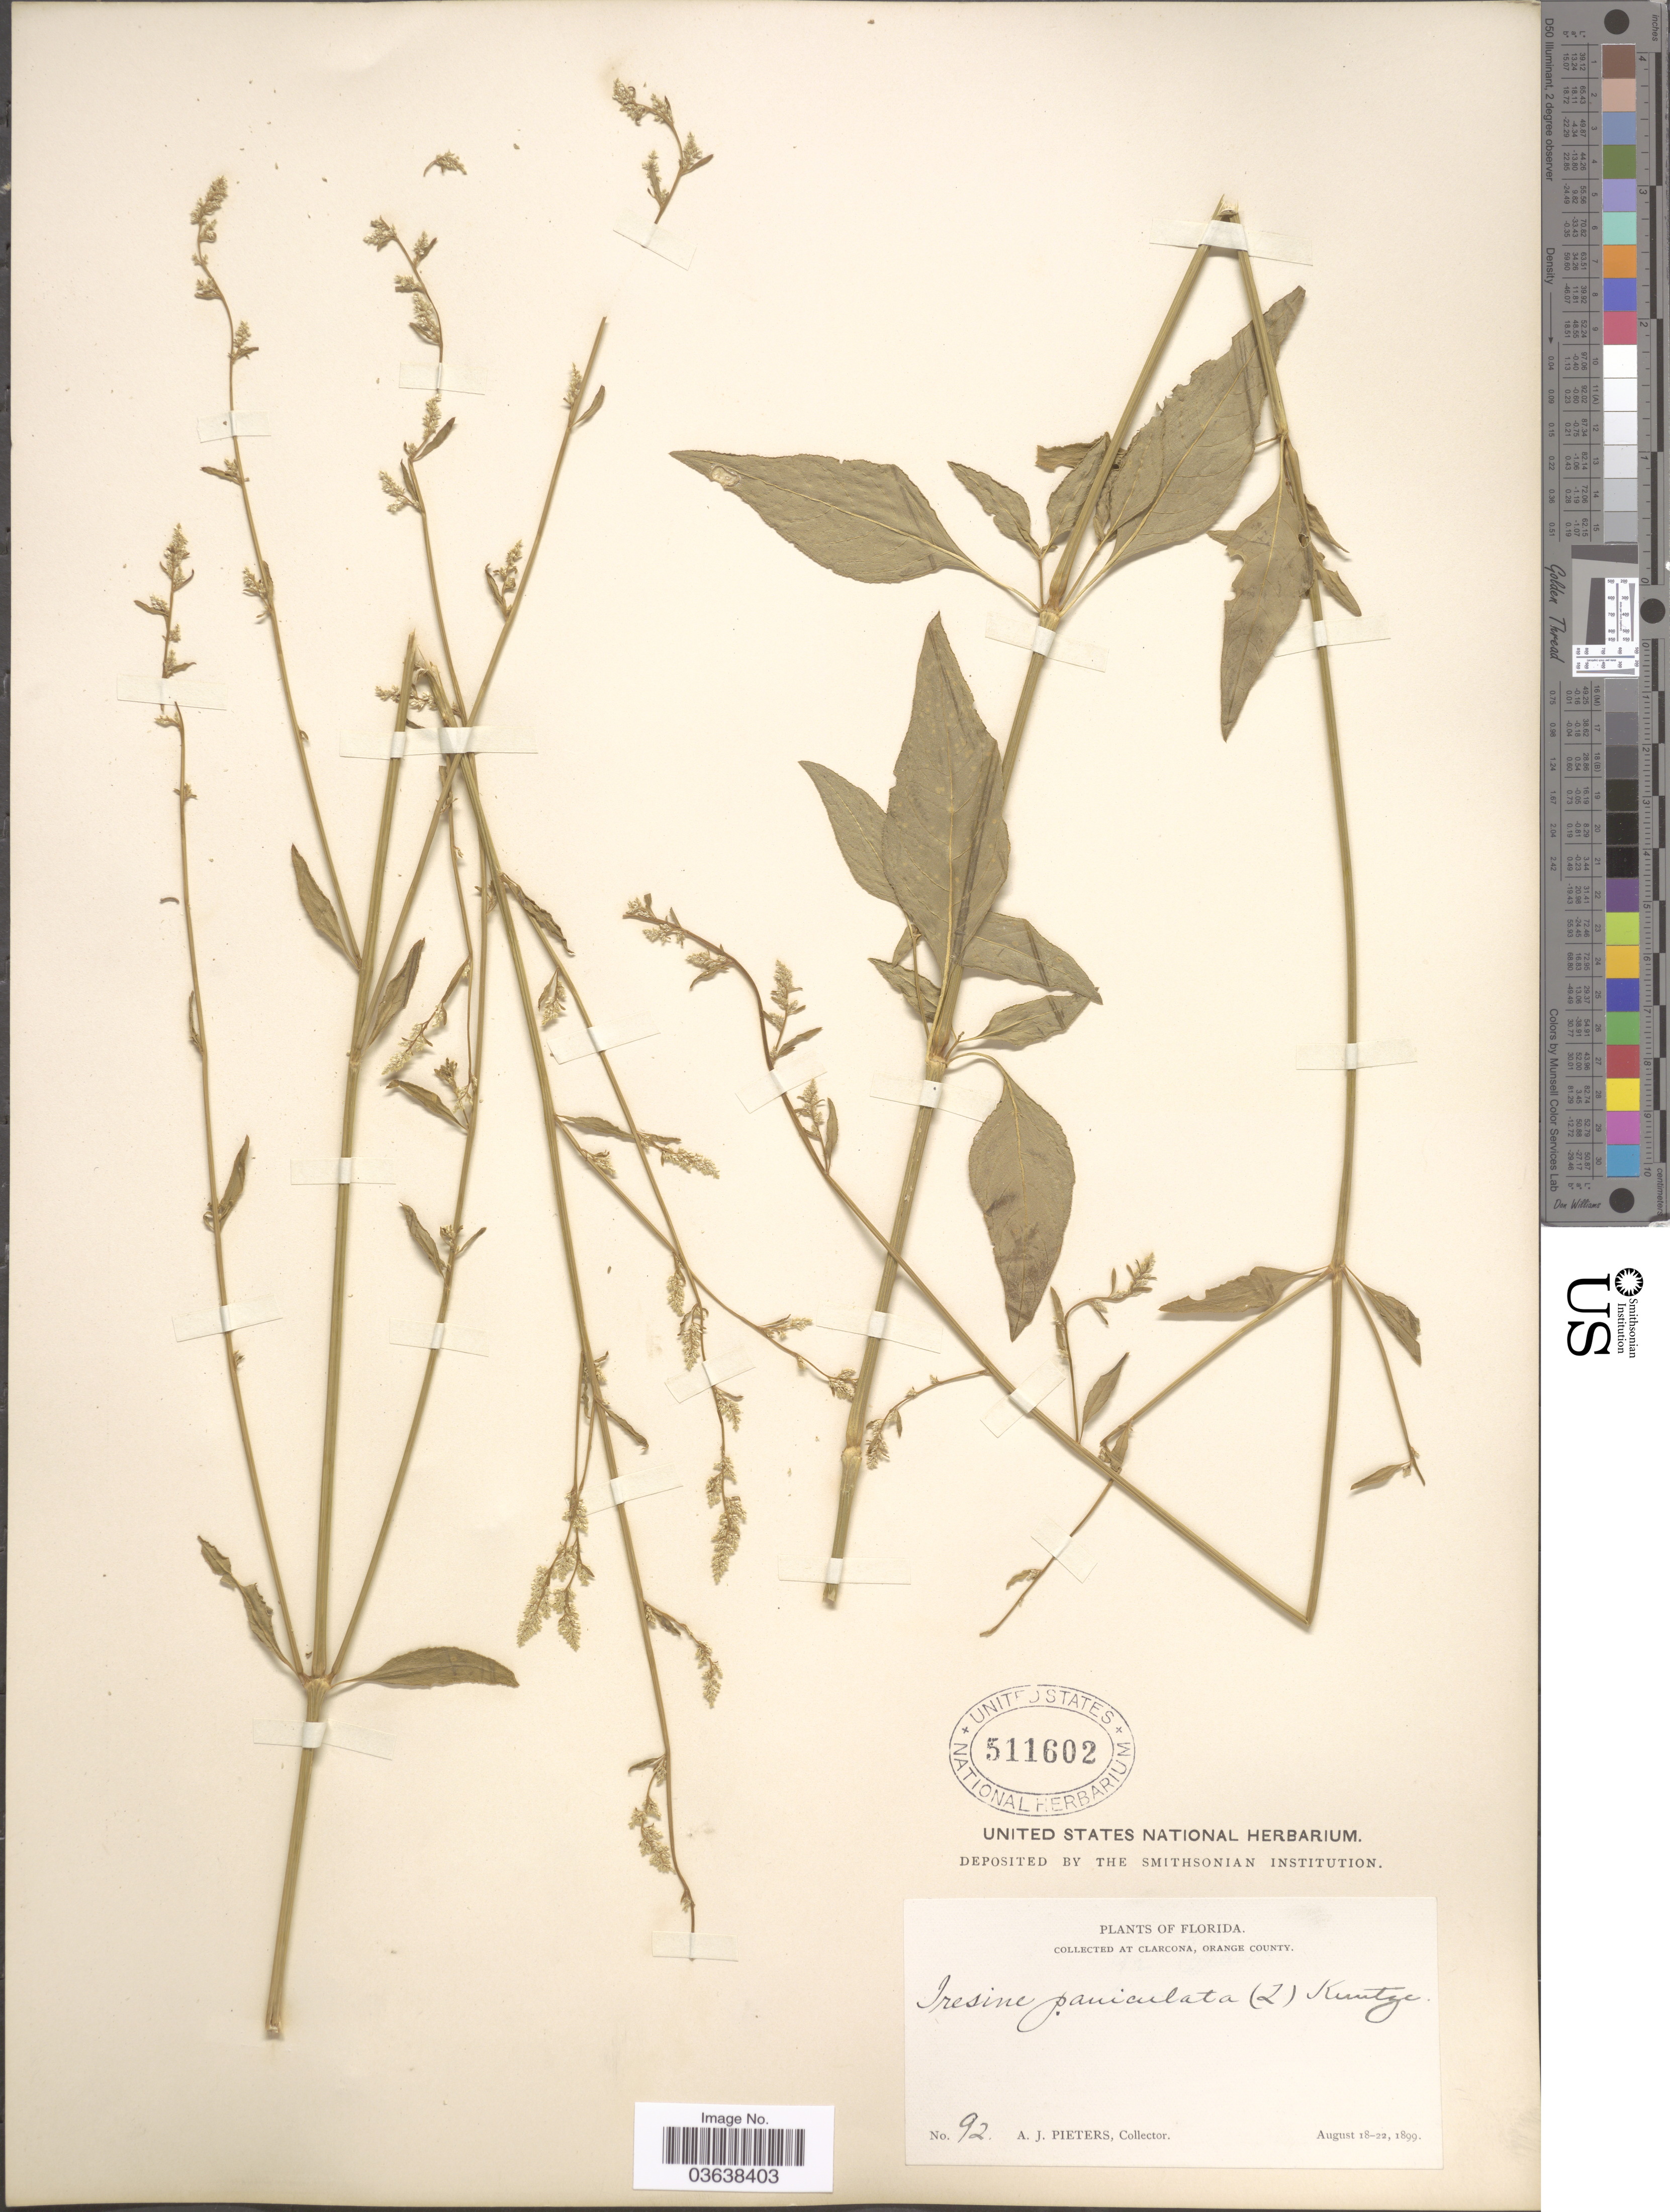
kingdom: Plantae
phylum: Tracheophyta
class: Magnoliopsida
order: Caryophyllales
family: Amaranthaceae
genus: Iresine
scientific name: Iresine celosia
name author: L.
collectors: A. Pieters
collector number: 92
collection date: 1899-08-18/1899-08-22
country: United States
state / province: Florida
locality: Clarcona, Orange County.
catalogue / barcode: US 511602